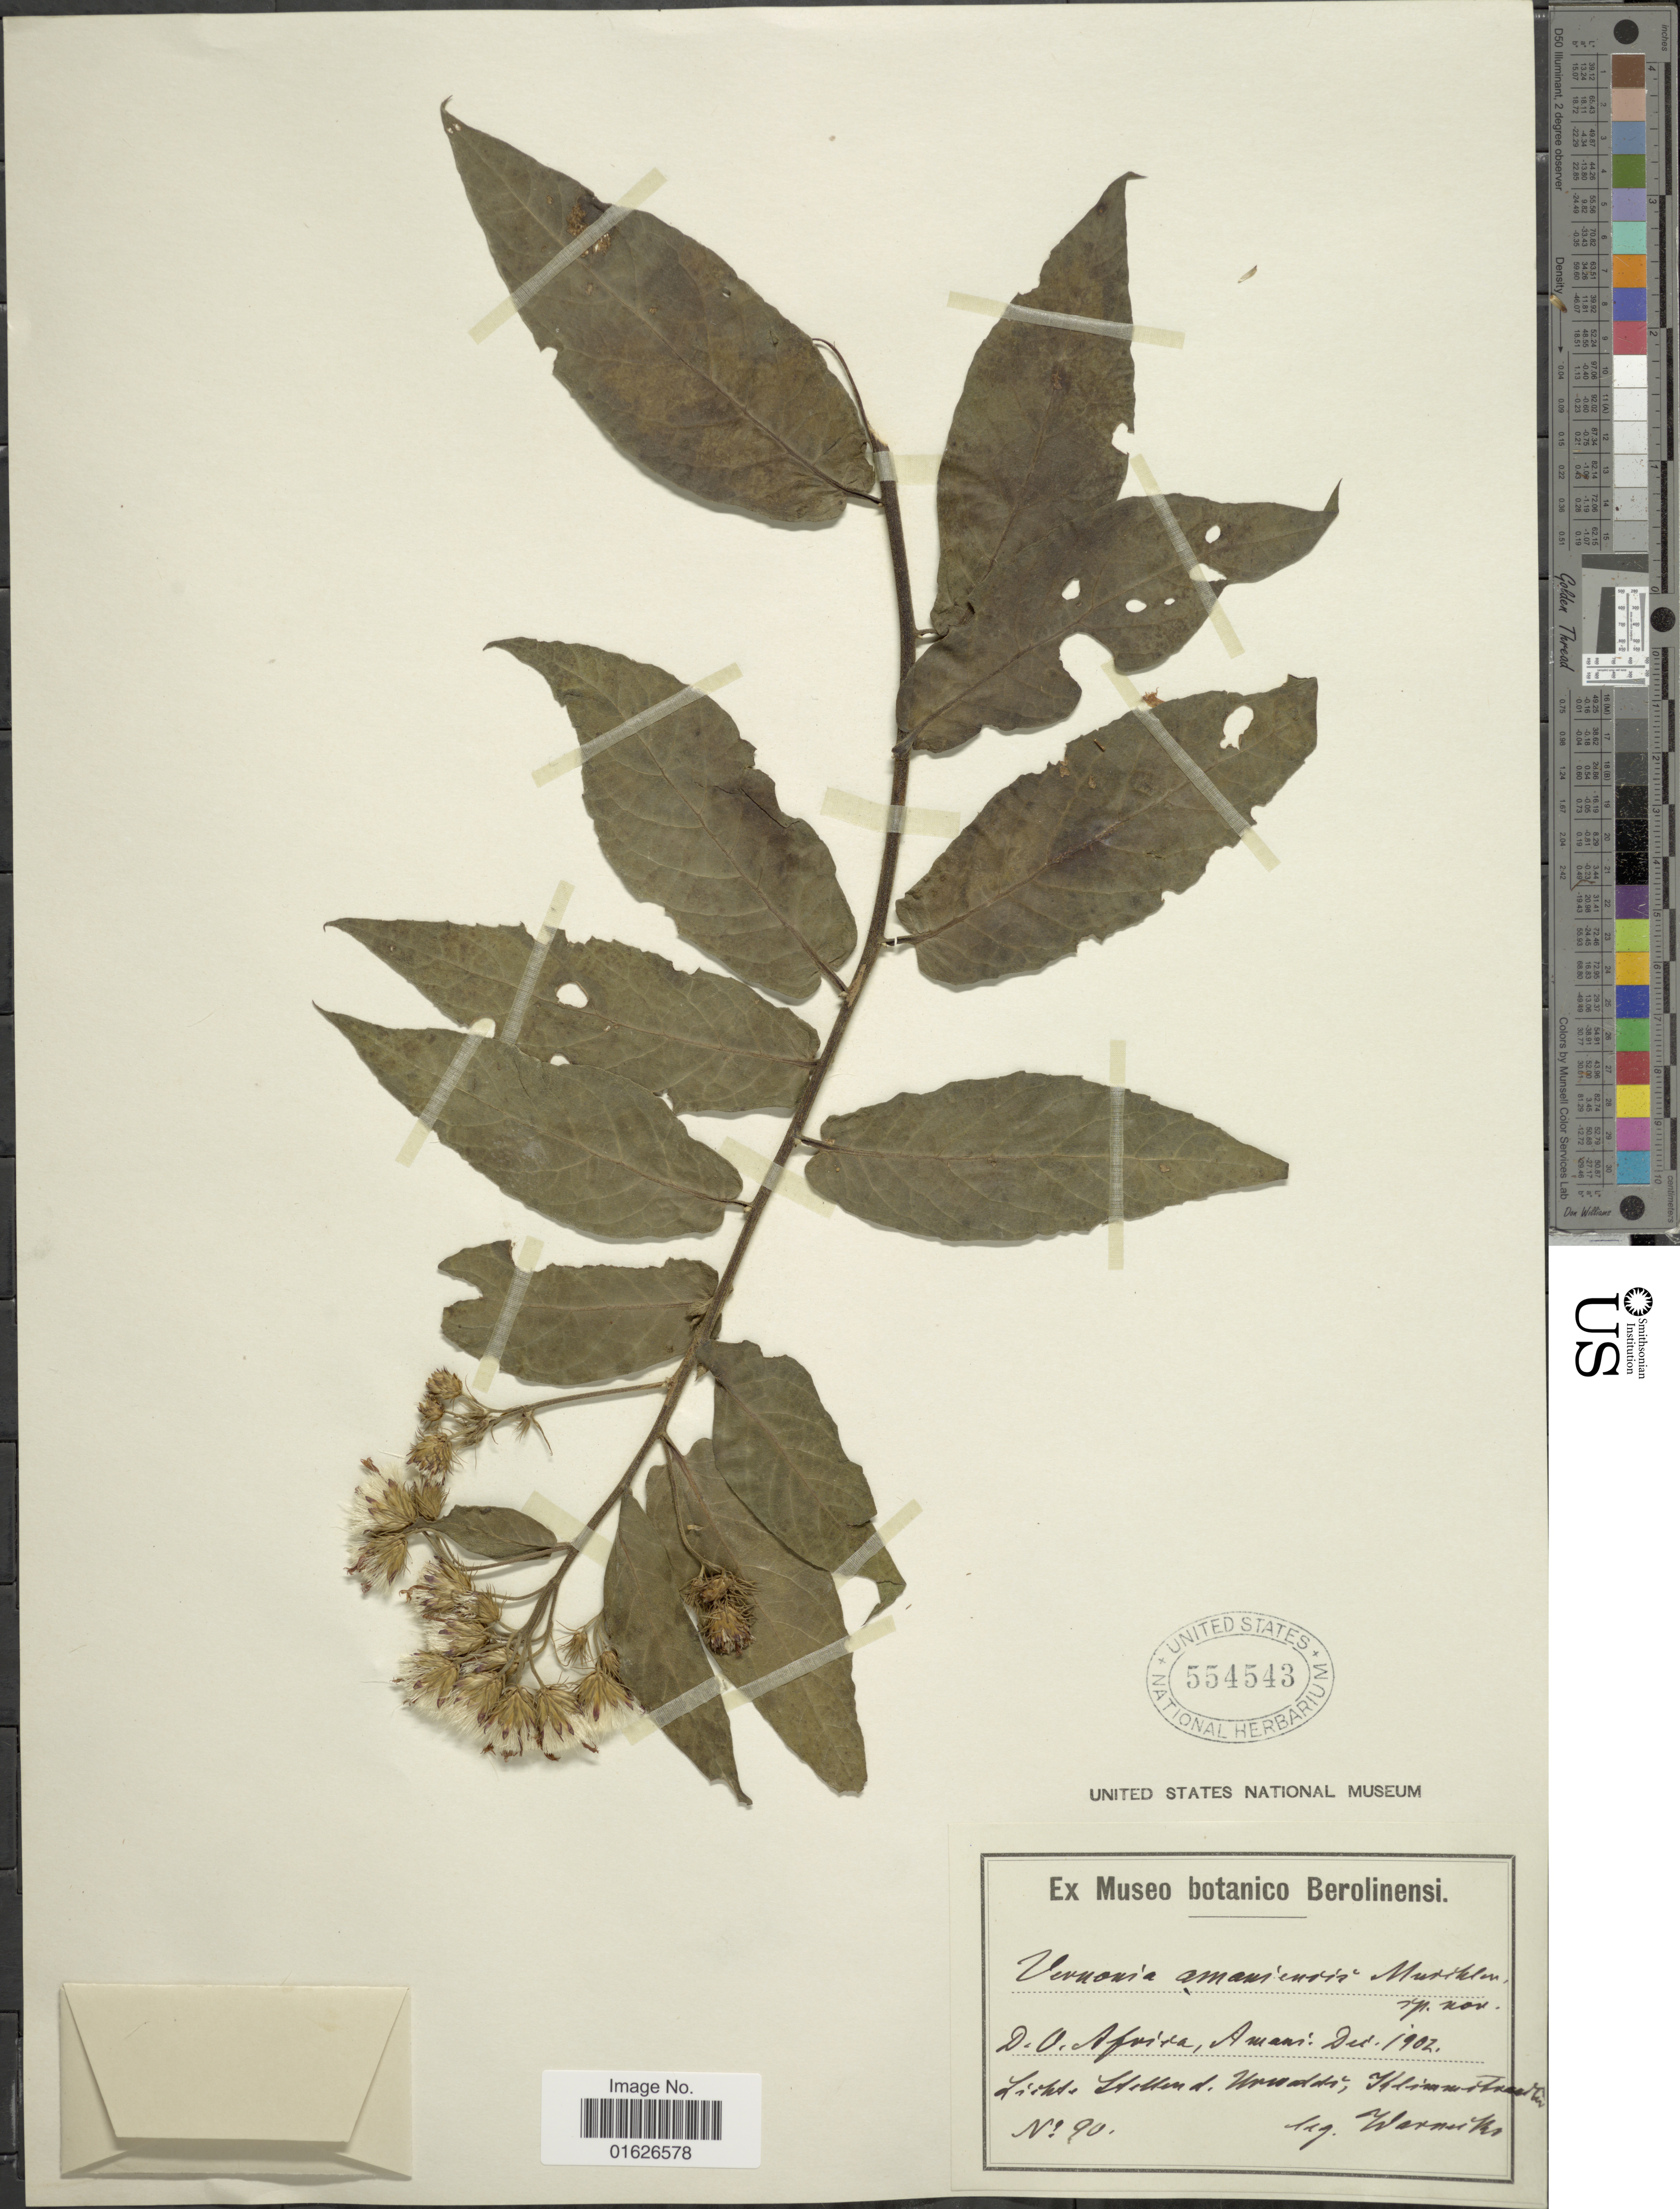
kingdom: Plantae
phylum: Tracheophyta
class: Magnoliopsida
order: Asterales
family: Asteraceae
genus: Jeffreycia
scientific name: Jeffreycia amaniensis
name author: (Muschl.) H. Rob.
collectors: -. Warnecke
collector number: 90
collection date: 1902-12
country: Tanzania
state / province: Tanga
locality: D.O. Afrika Amani, licht [illegible text][interpreted]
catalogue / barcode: US 554543